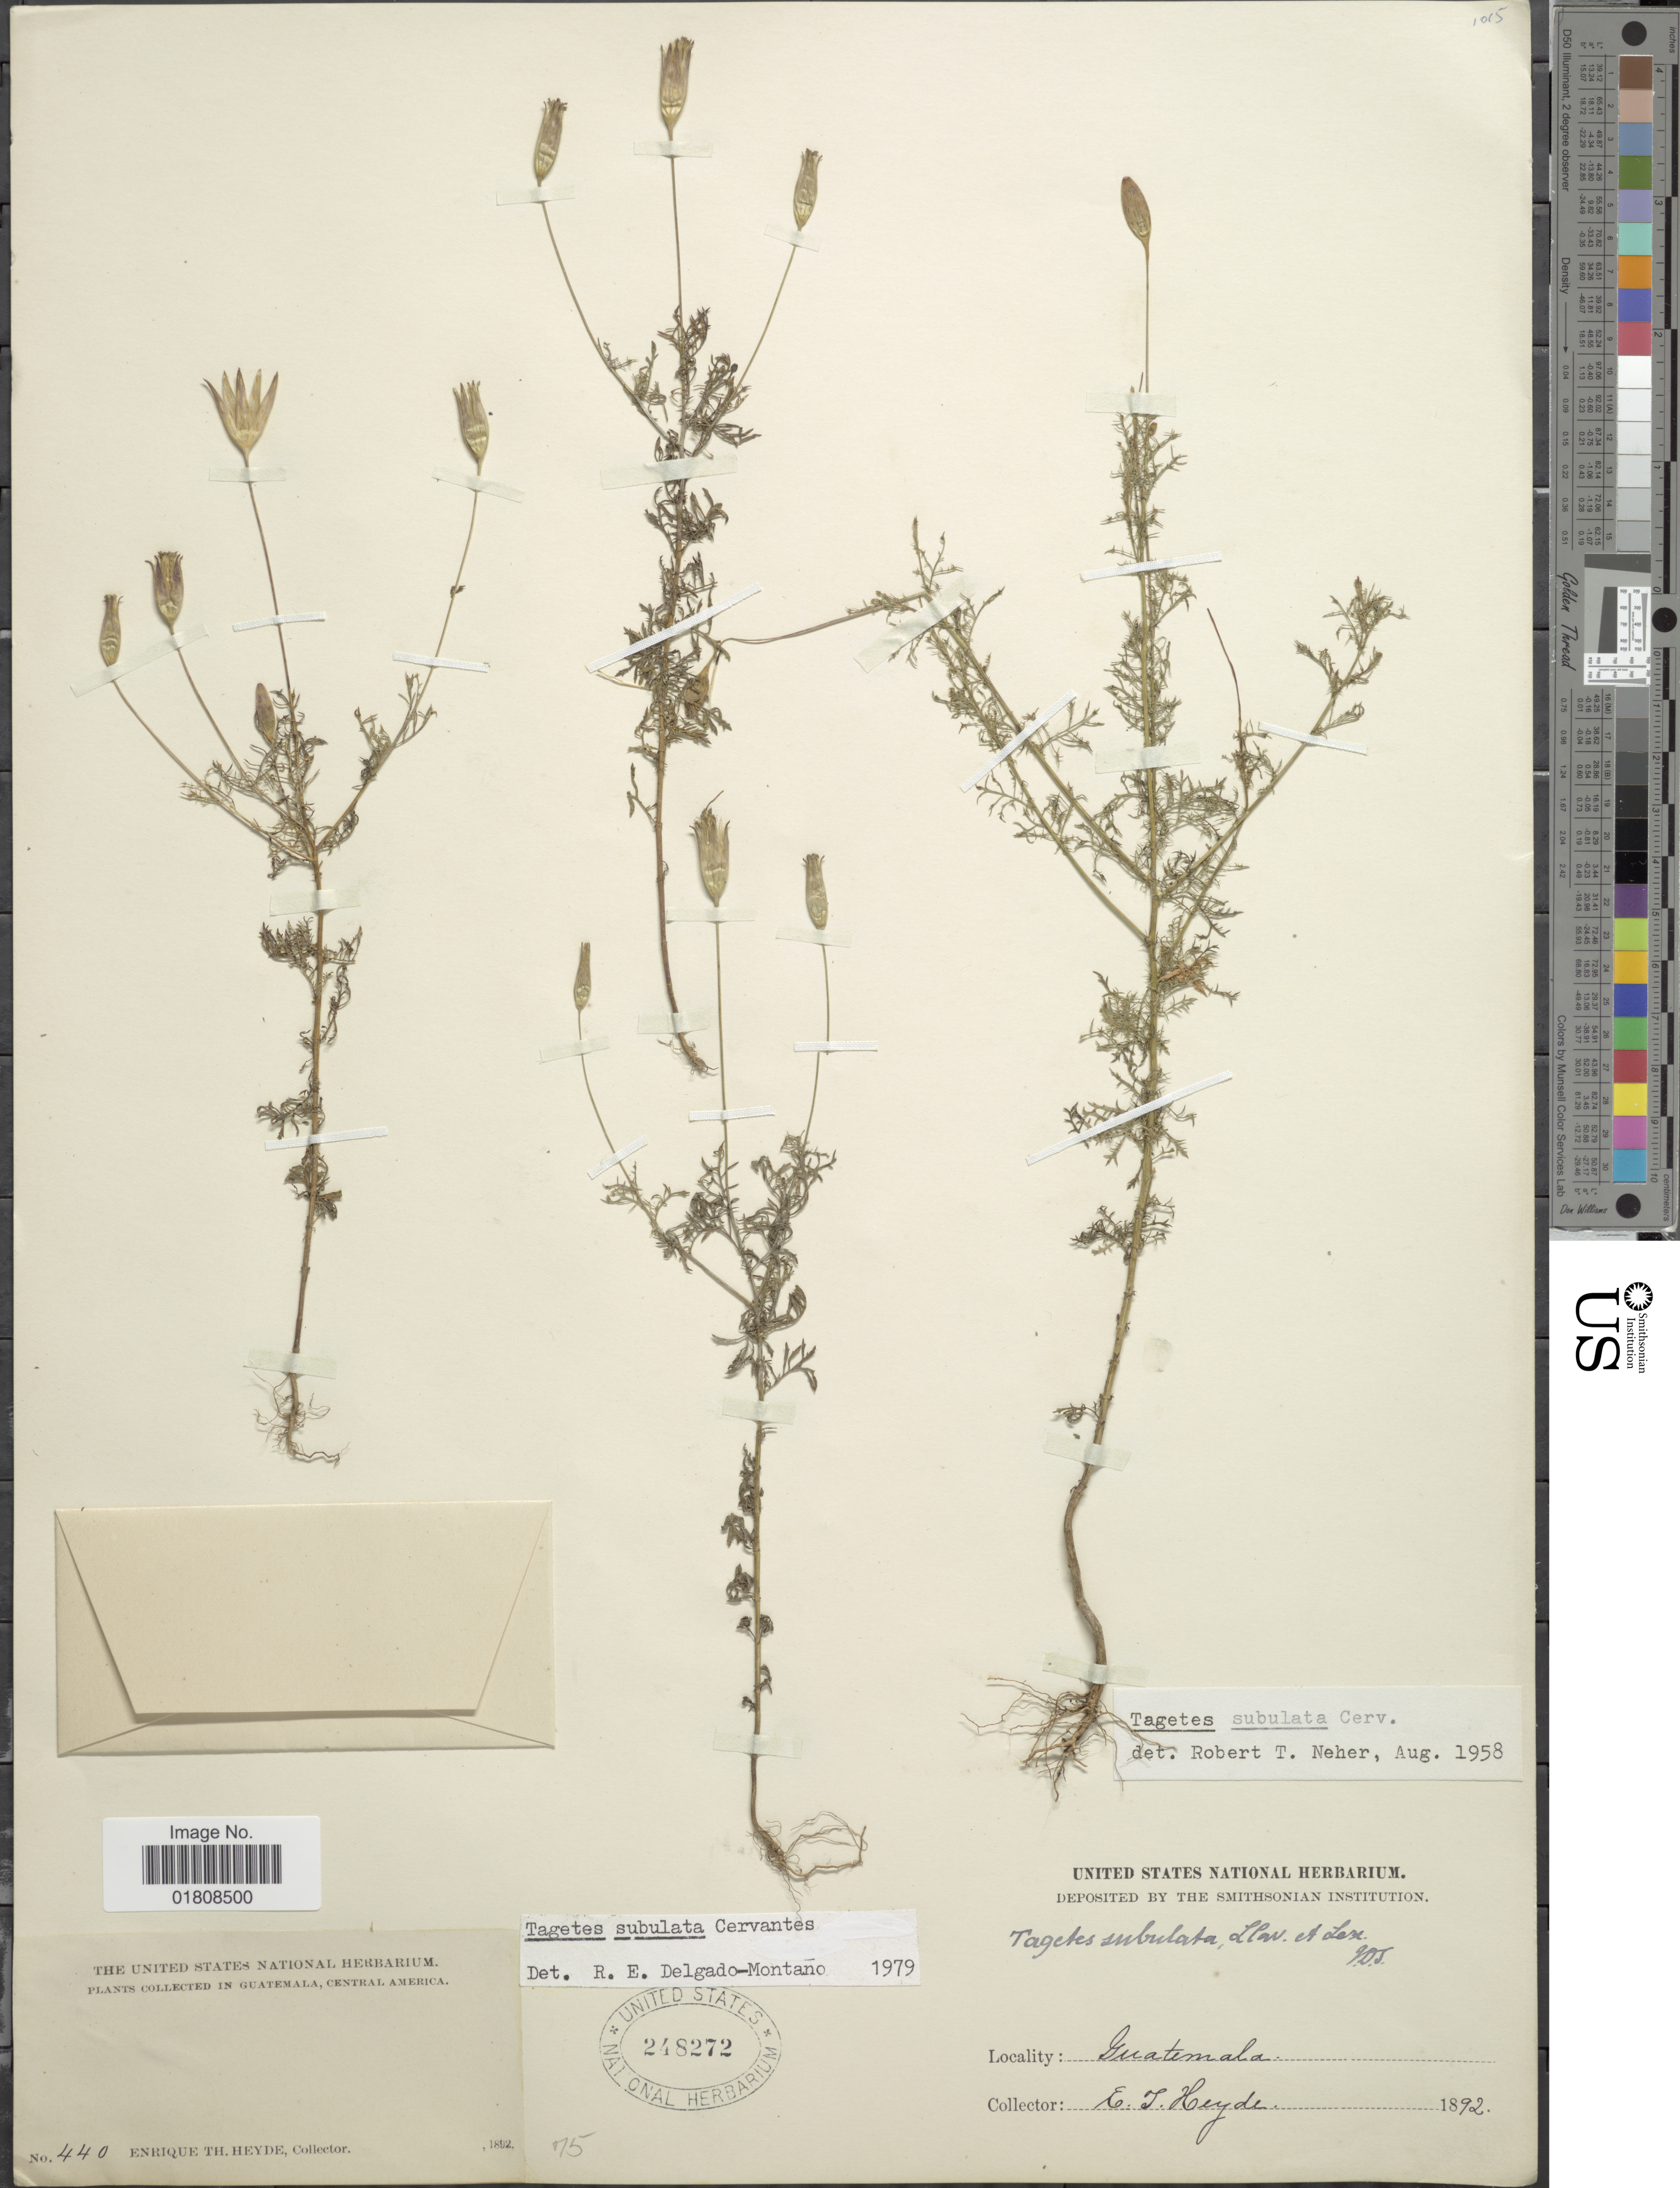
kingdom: Plantae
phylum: Tracheophyta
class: Magnoliopsida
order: Asterales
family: Asteraceae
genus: Tagetes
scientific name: Tagetes subulata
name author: Cerv.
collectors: E. T. Heyde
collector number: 440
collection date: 1892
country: Guatemala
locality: Central America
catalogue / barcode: US 248272